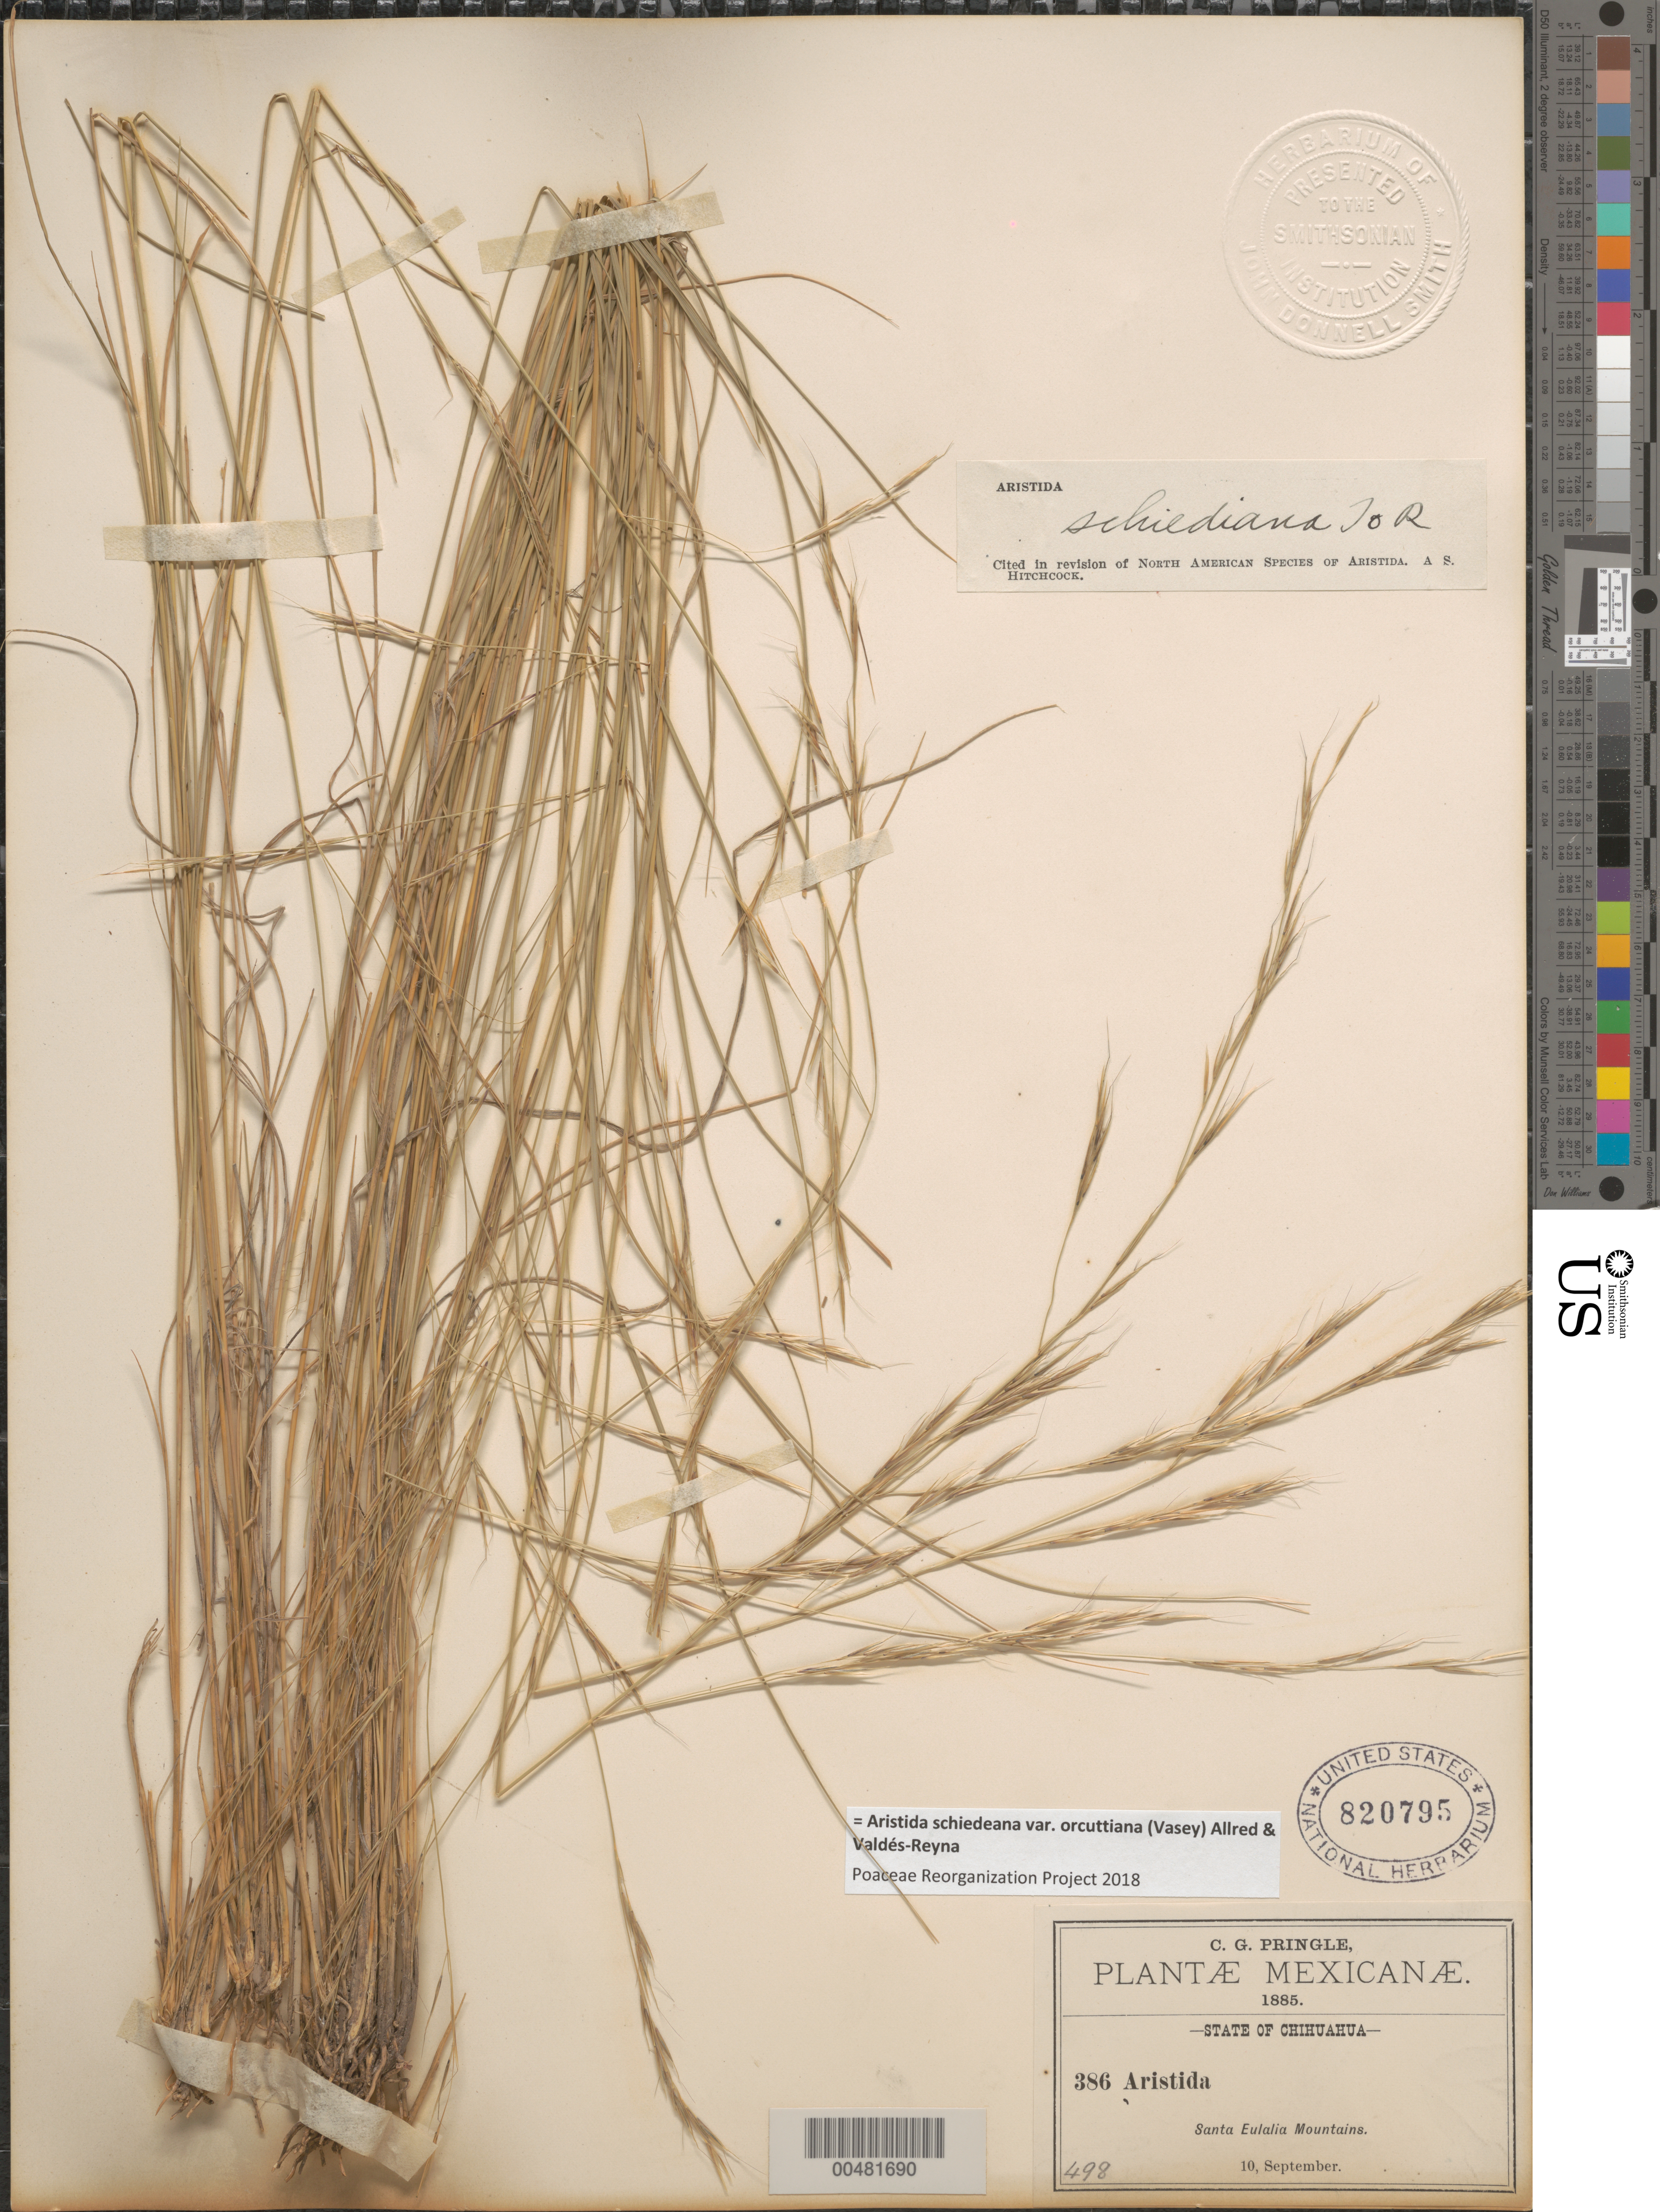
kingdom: Plantae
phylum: Tracheophyta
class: Liliopsida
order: Poales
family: Poaceae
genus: Aristida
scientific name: Aristida schiedeana var. orcuttiana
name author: (Vasey) Allred & Valdés-Reyna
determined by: Poaceae Reorganization Project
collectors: C. G. Pringle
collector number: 386/498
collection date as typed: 10 Sep 1885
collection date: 1885-09-10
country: Mexico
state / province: Chihuahua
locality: Santa Eulalia Mountains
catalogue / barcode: US 820795